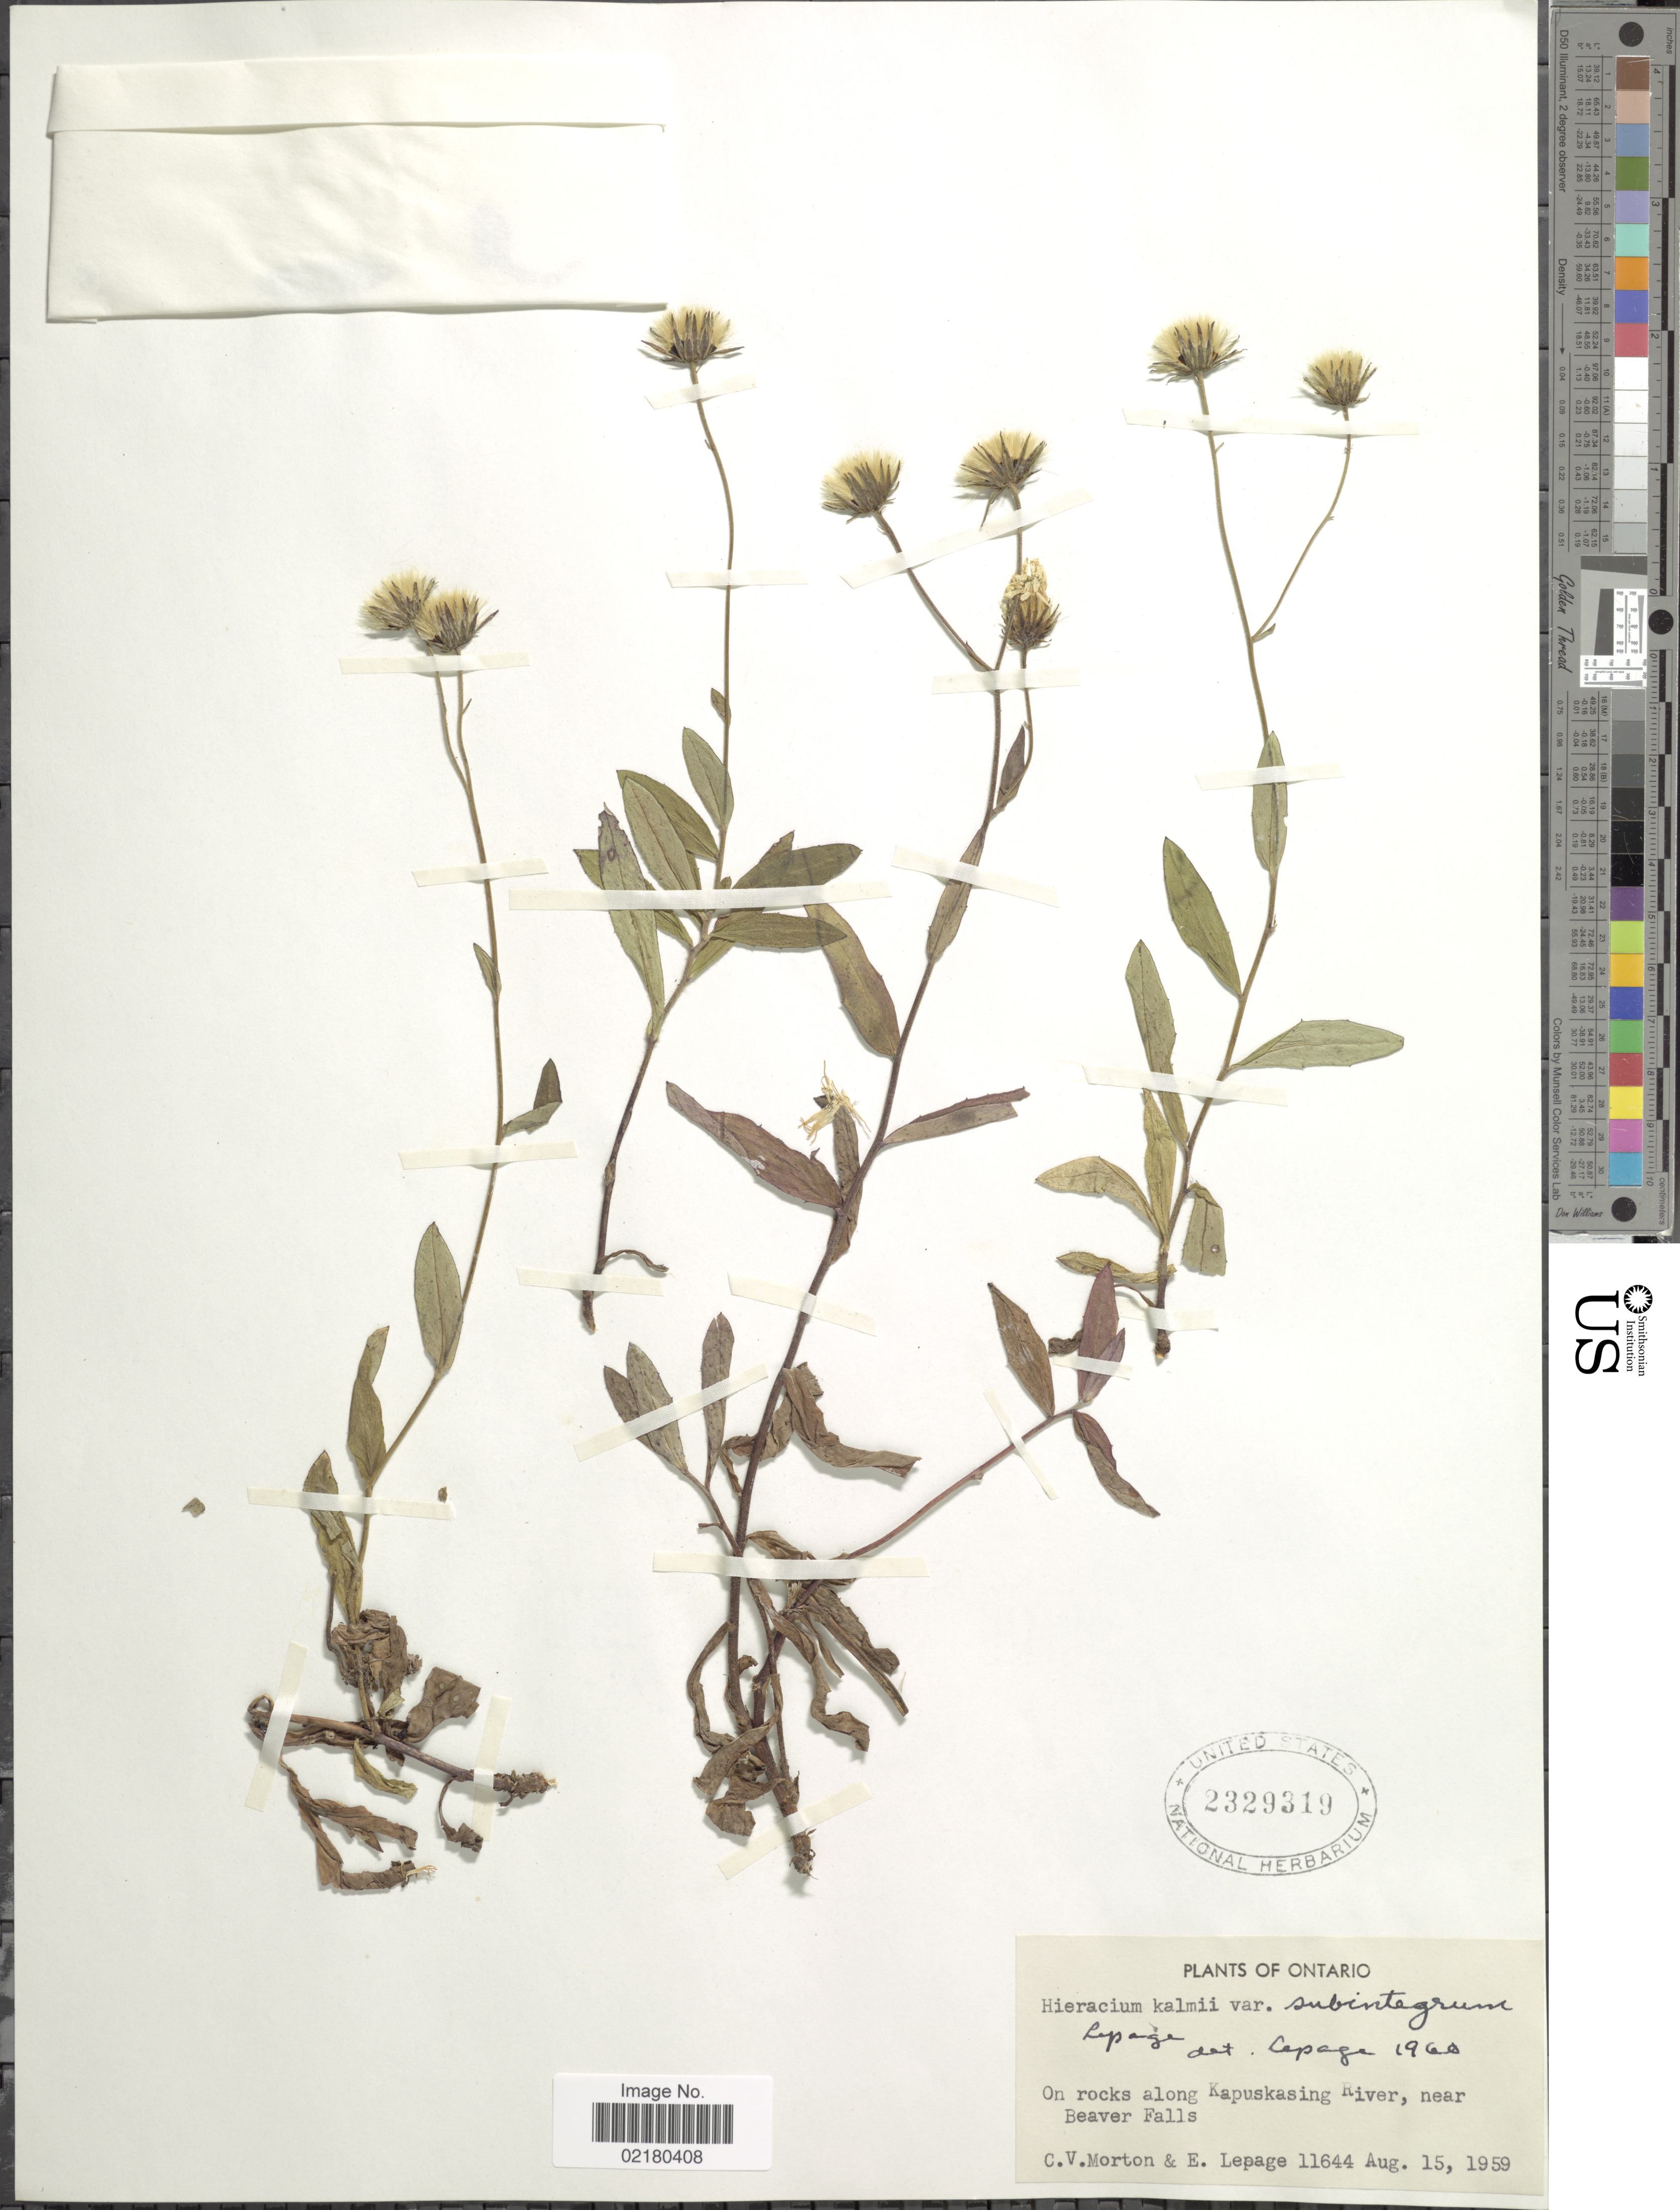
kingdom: Plantae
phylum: Tracheophyta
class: Magnoliopsida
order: Asterales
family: Asteraceae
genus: Hieracium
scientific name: Hieracium umbellatum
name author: L.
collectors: C. V. Morton & E. Lepage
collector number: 11644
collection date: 1959-08-15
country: Canada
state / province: Ontario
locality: On rocks along Kapuskasing River, near Beaver Falls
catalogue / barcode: US 2329319